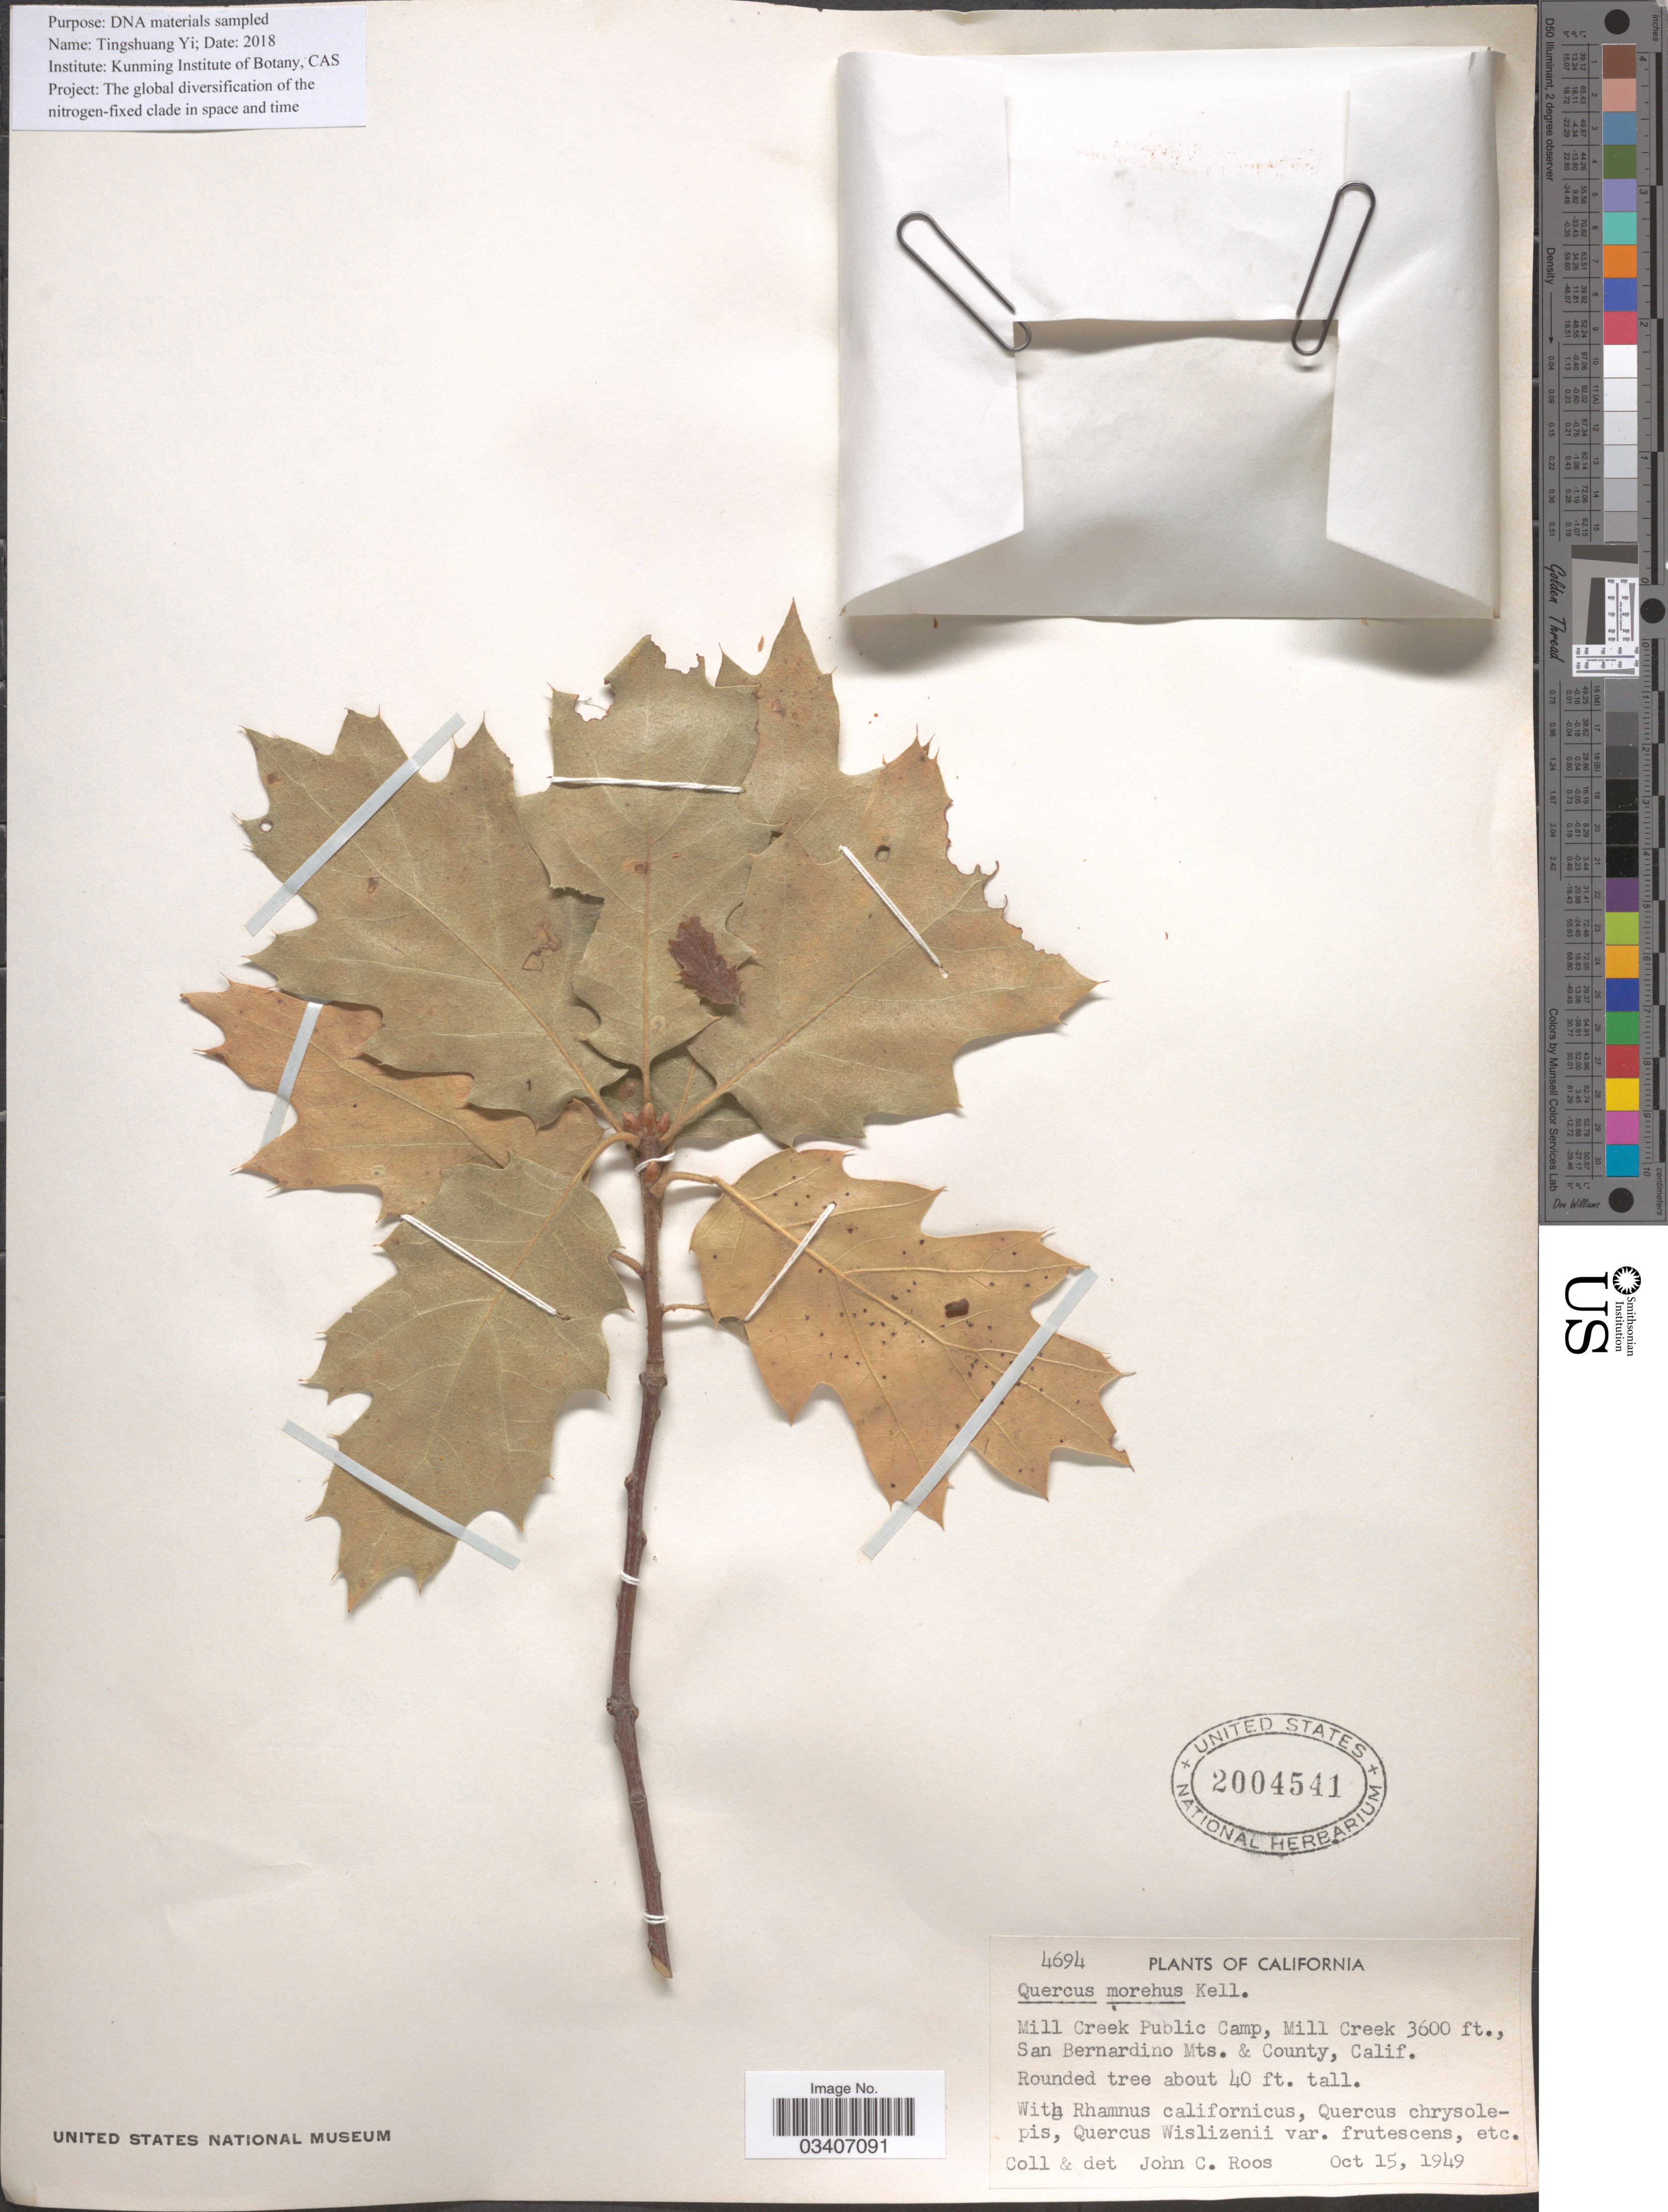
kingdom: Plantae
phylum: Tracheophyta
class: Magnoliopsida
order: Fagales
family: Fagaceae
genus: Quercus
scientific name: Quercus x moreha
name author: Kellogg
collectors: J. C. Roos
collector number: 4694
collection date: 1949-10-15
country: United States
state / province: California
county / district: San Bernardino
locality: Mill Creek Public Camp, Mill Creek, San Bernardino Mts. & County.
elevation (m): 1097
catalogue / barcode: US 2004541